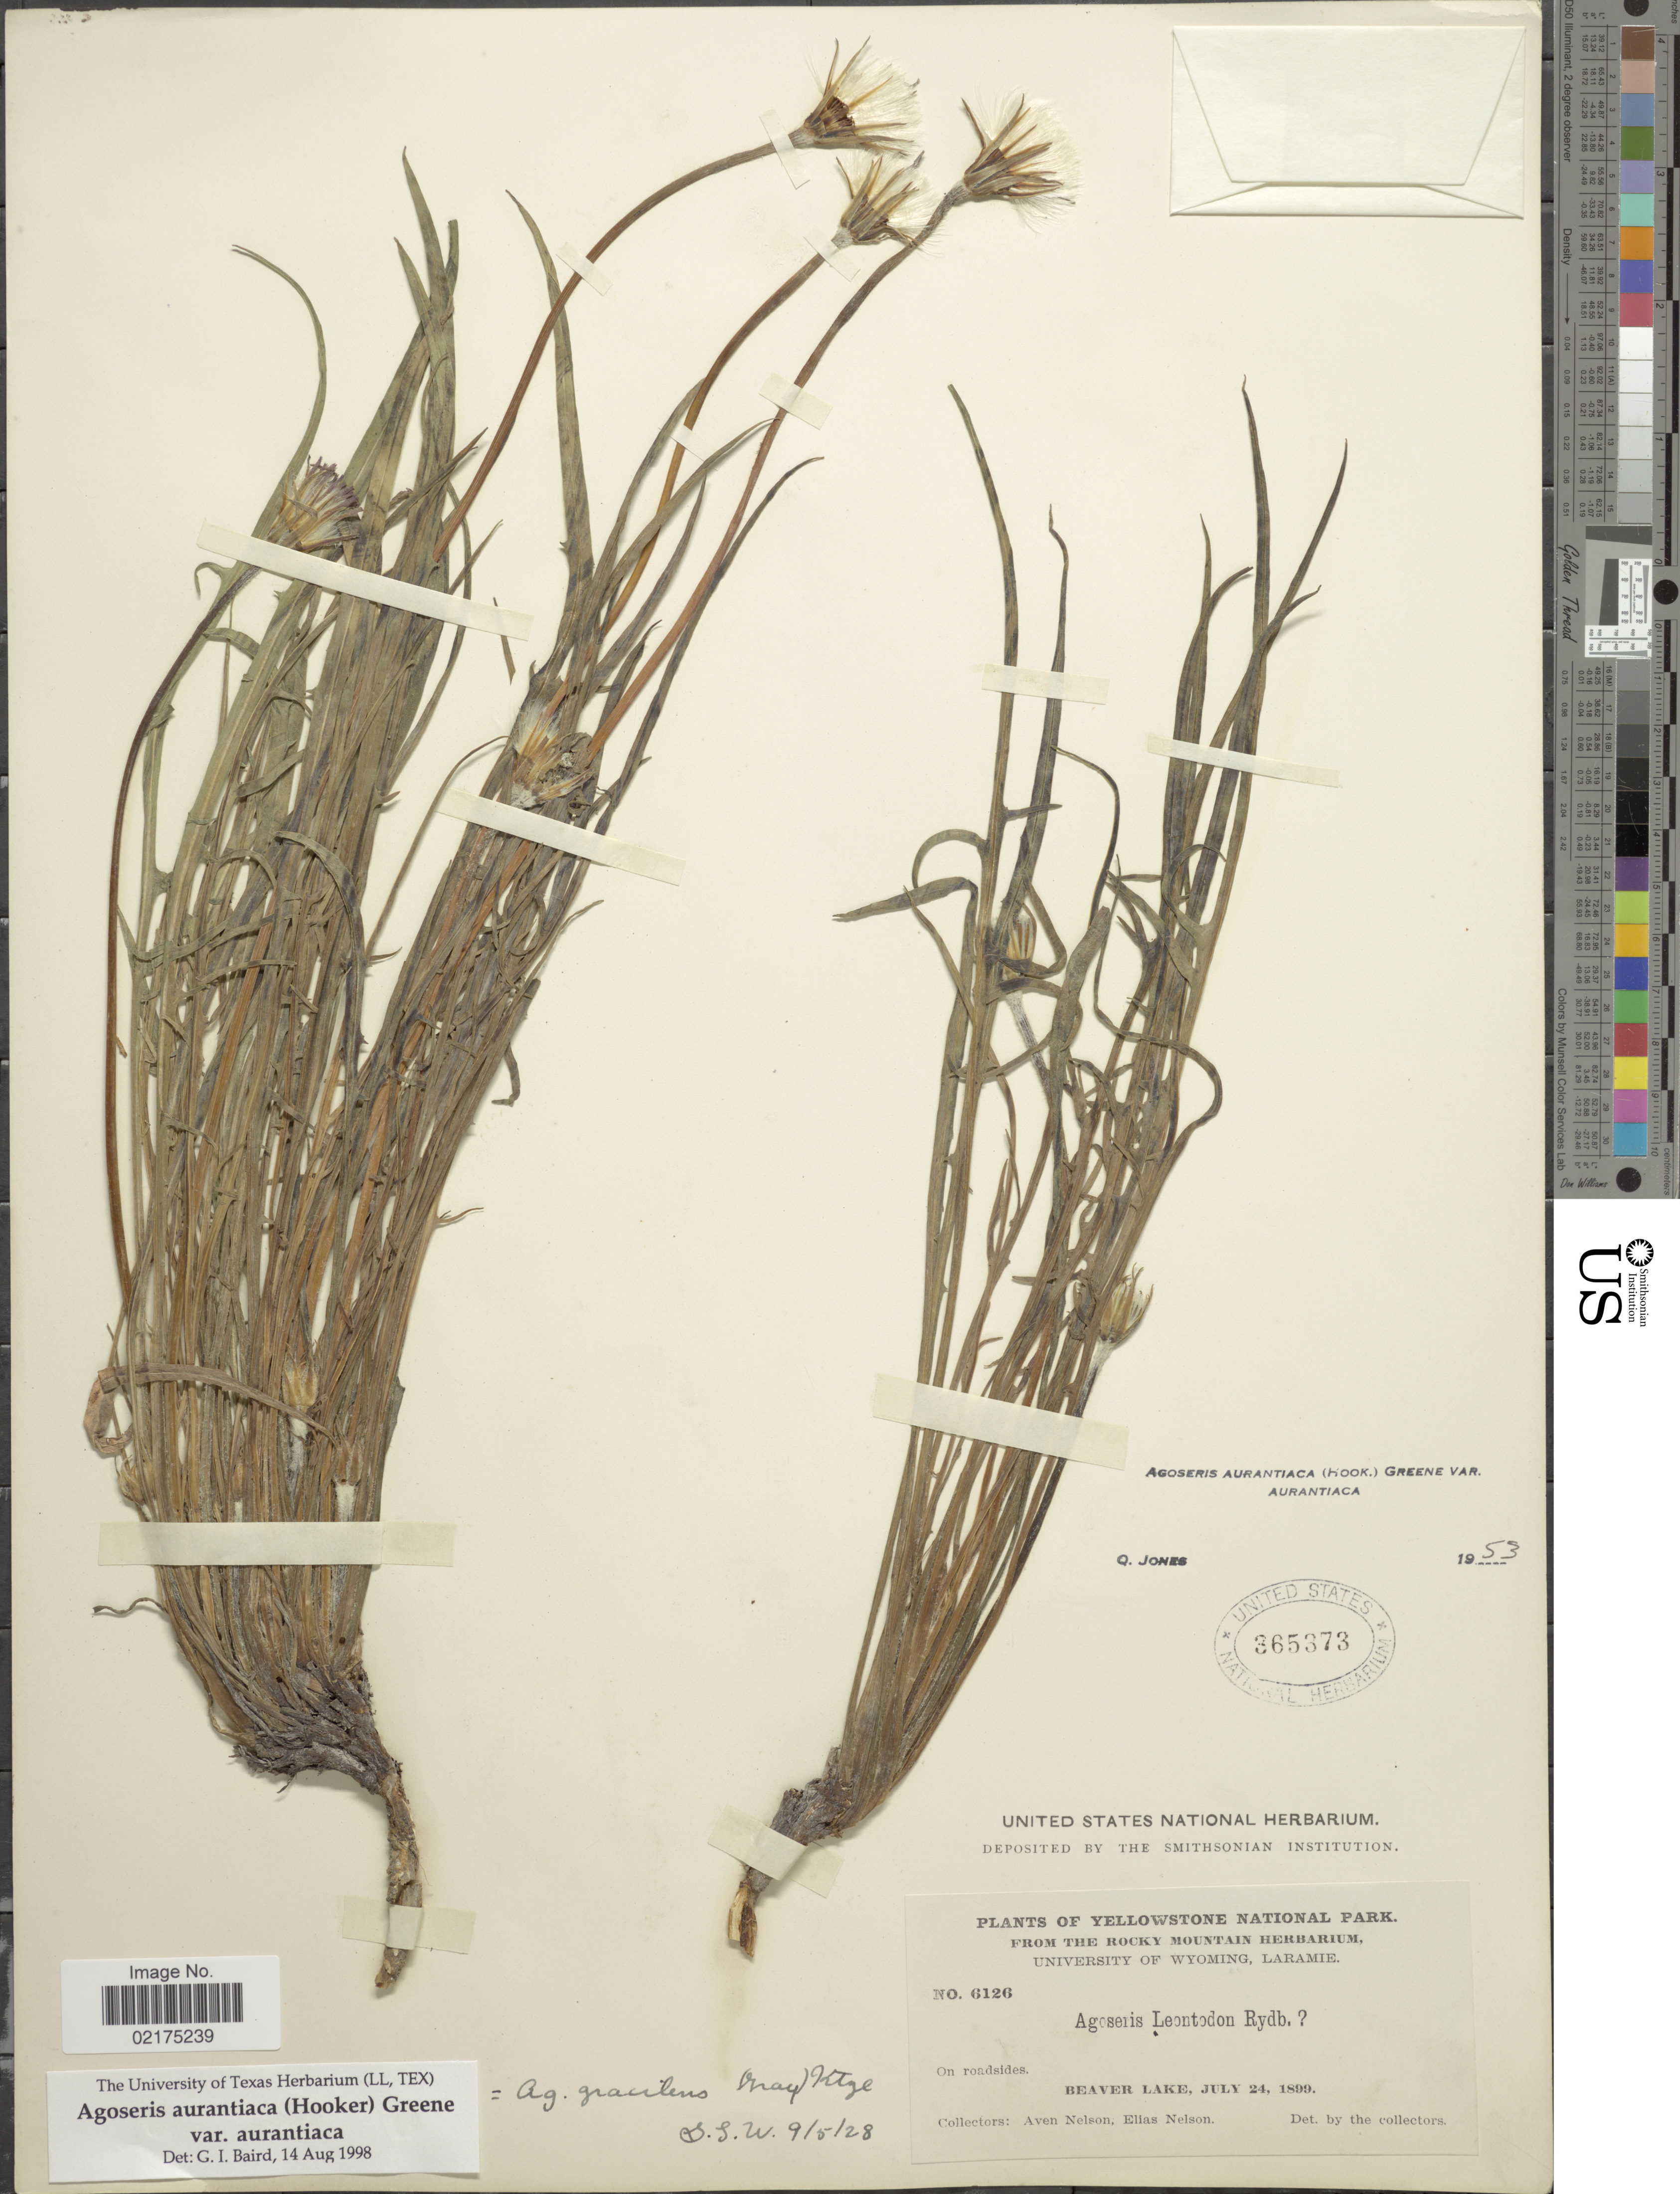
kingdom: Plantae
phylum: Tracheophyta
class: Magnoliopsida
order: Asterales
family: Asteraceae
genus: Agoseris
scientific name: Agoseris aurantiaca var. aurantiaca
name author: (Hook.) Greene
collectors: A. Nelson & E. Nelson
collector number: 6126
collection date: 1899-07-24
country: United States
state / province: Wyoming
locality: Yellowstone National Park, Beaver Lake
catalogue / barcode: US 365373